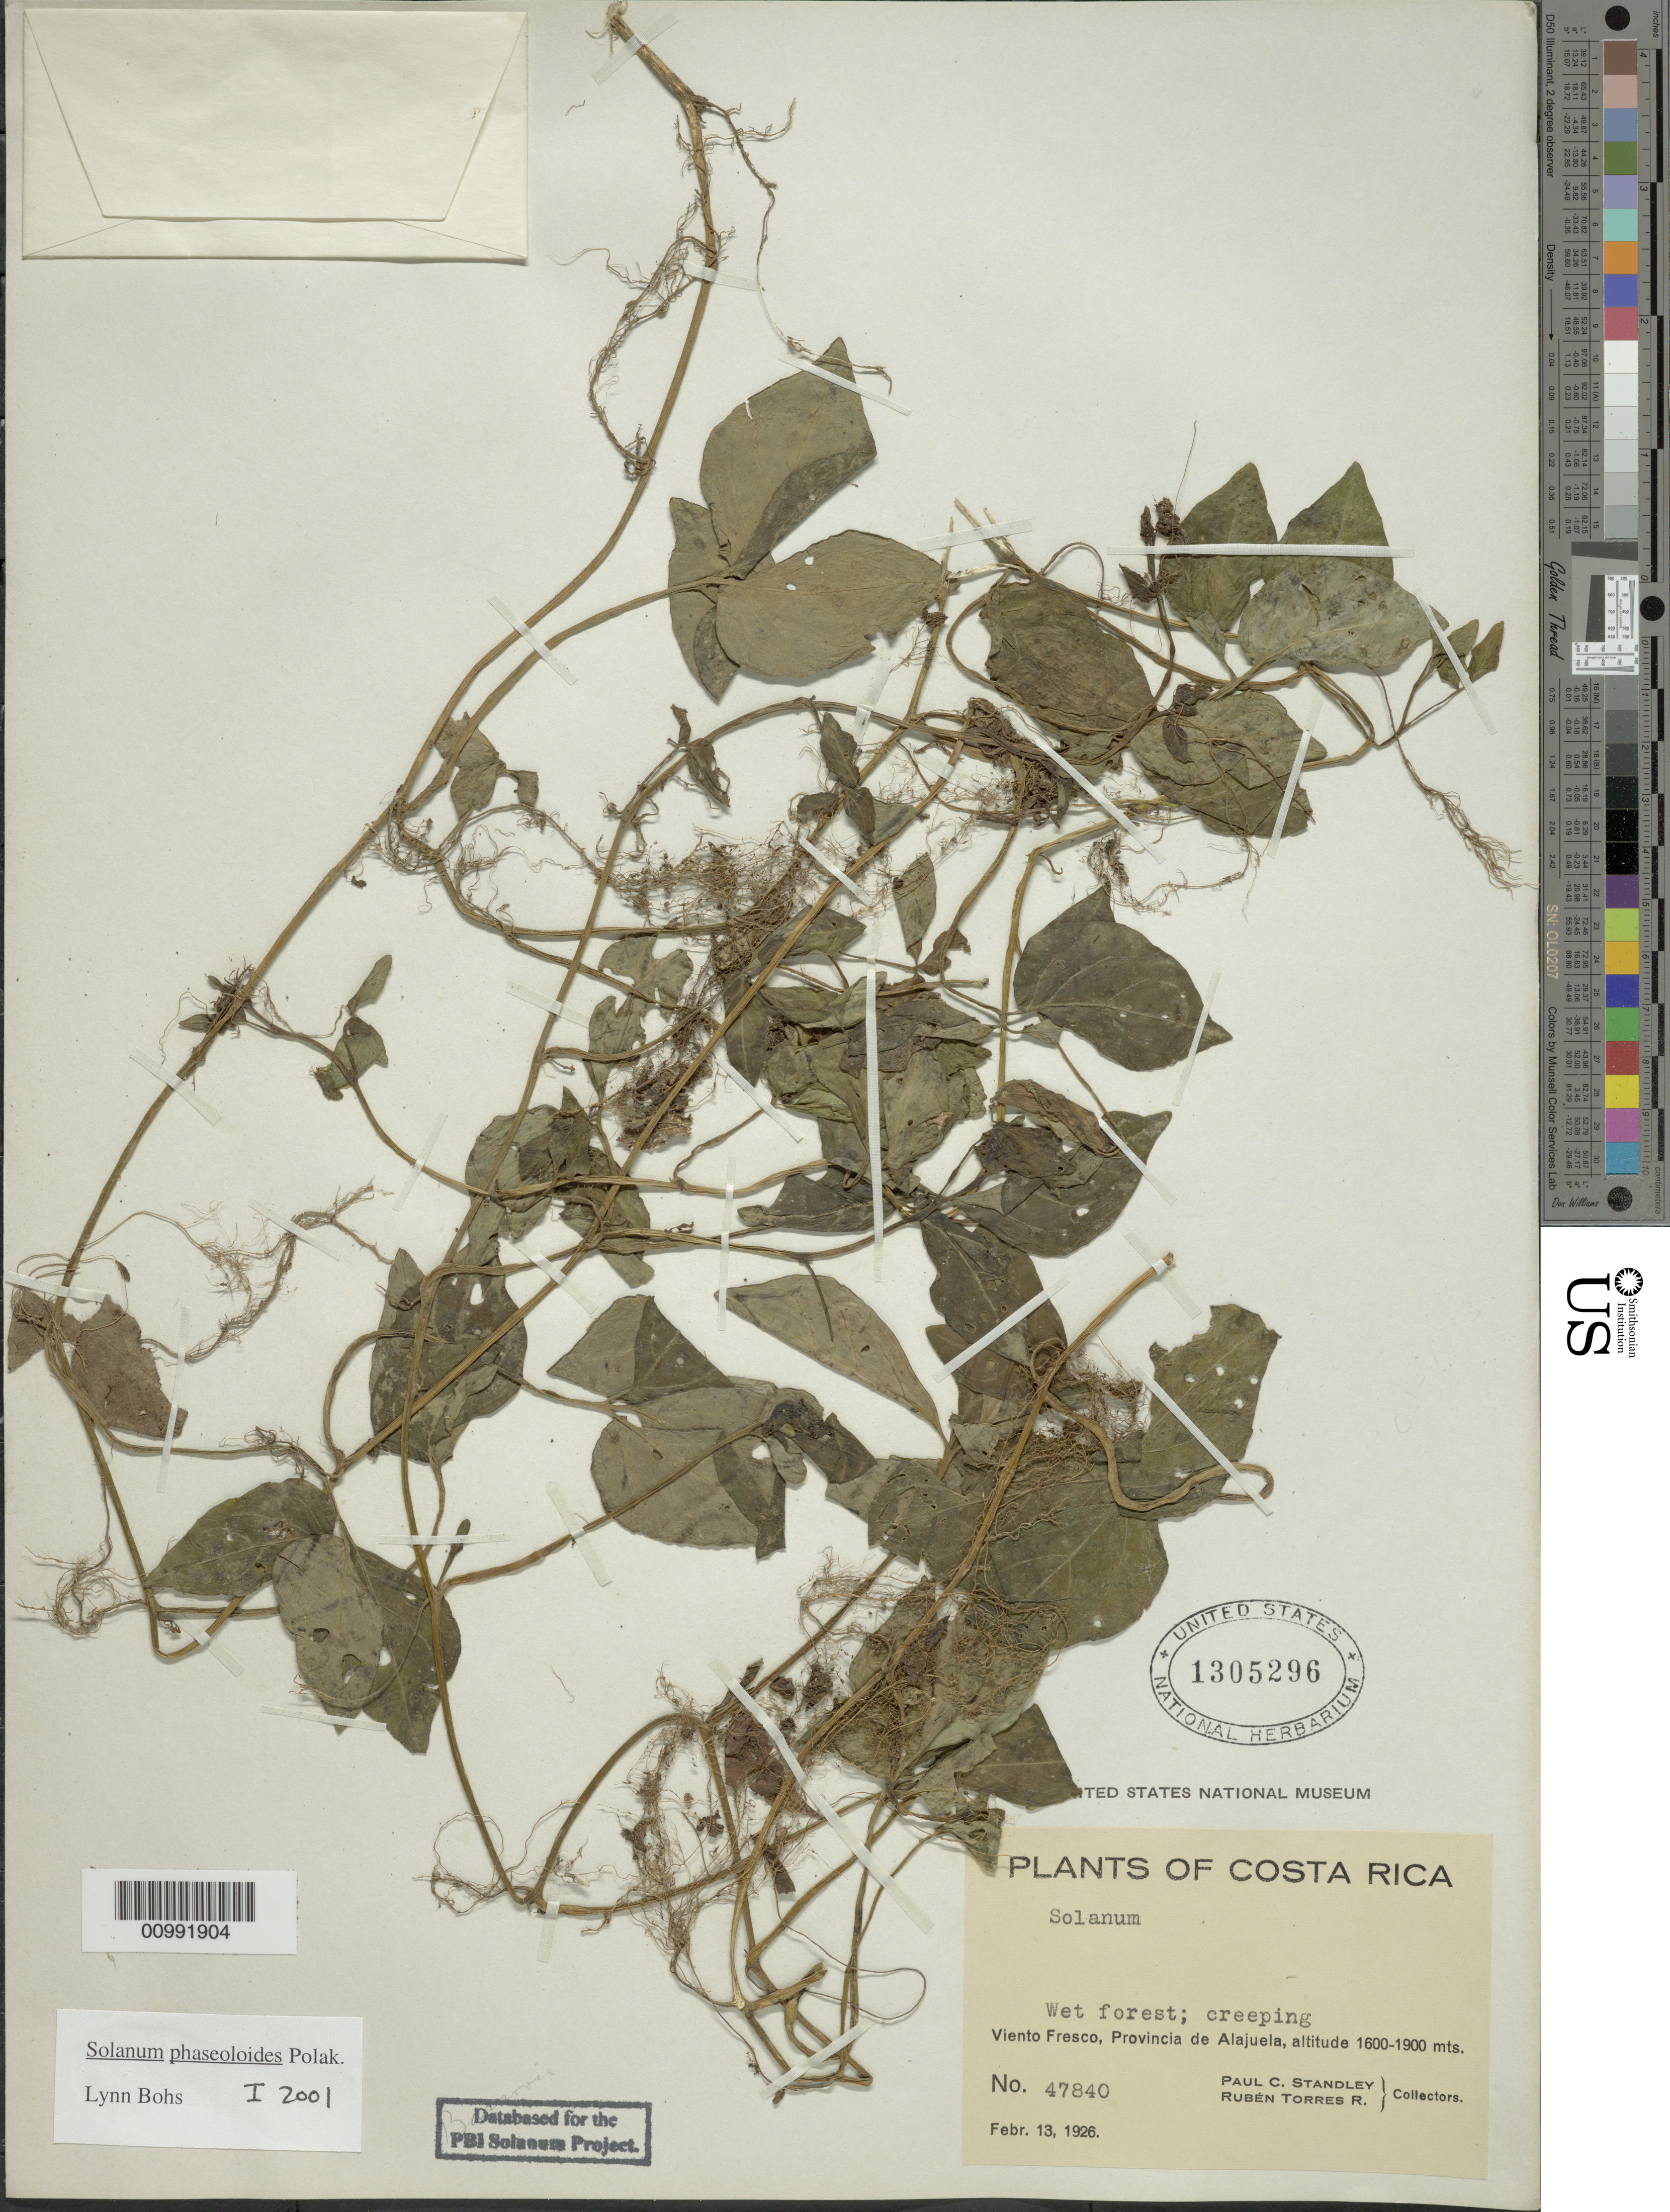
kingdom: Plantae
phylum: Tracheophyta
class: Magnoliopsida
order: Solanales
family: Solanaceae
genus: Solanum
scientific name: Solanum phaseoloides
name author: Pol.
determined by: Bohs, L. A.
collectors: P. C. Standley & R. Torres R.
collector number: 47840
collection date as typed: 13 Feb 1926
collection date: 1926-02-13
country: Costa Rica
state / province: Alajuela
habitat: Wet forest.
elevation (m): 1600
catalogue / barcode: US 1305296